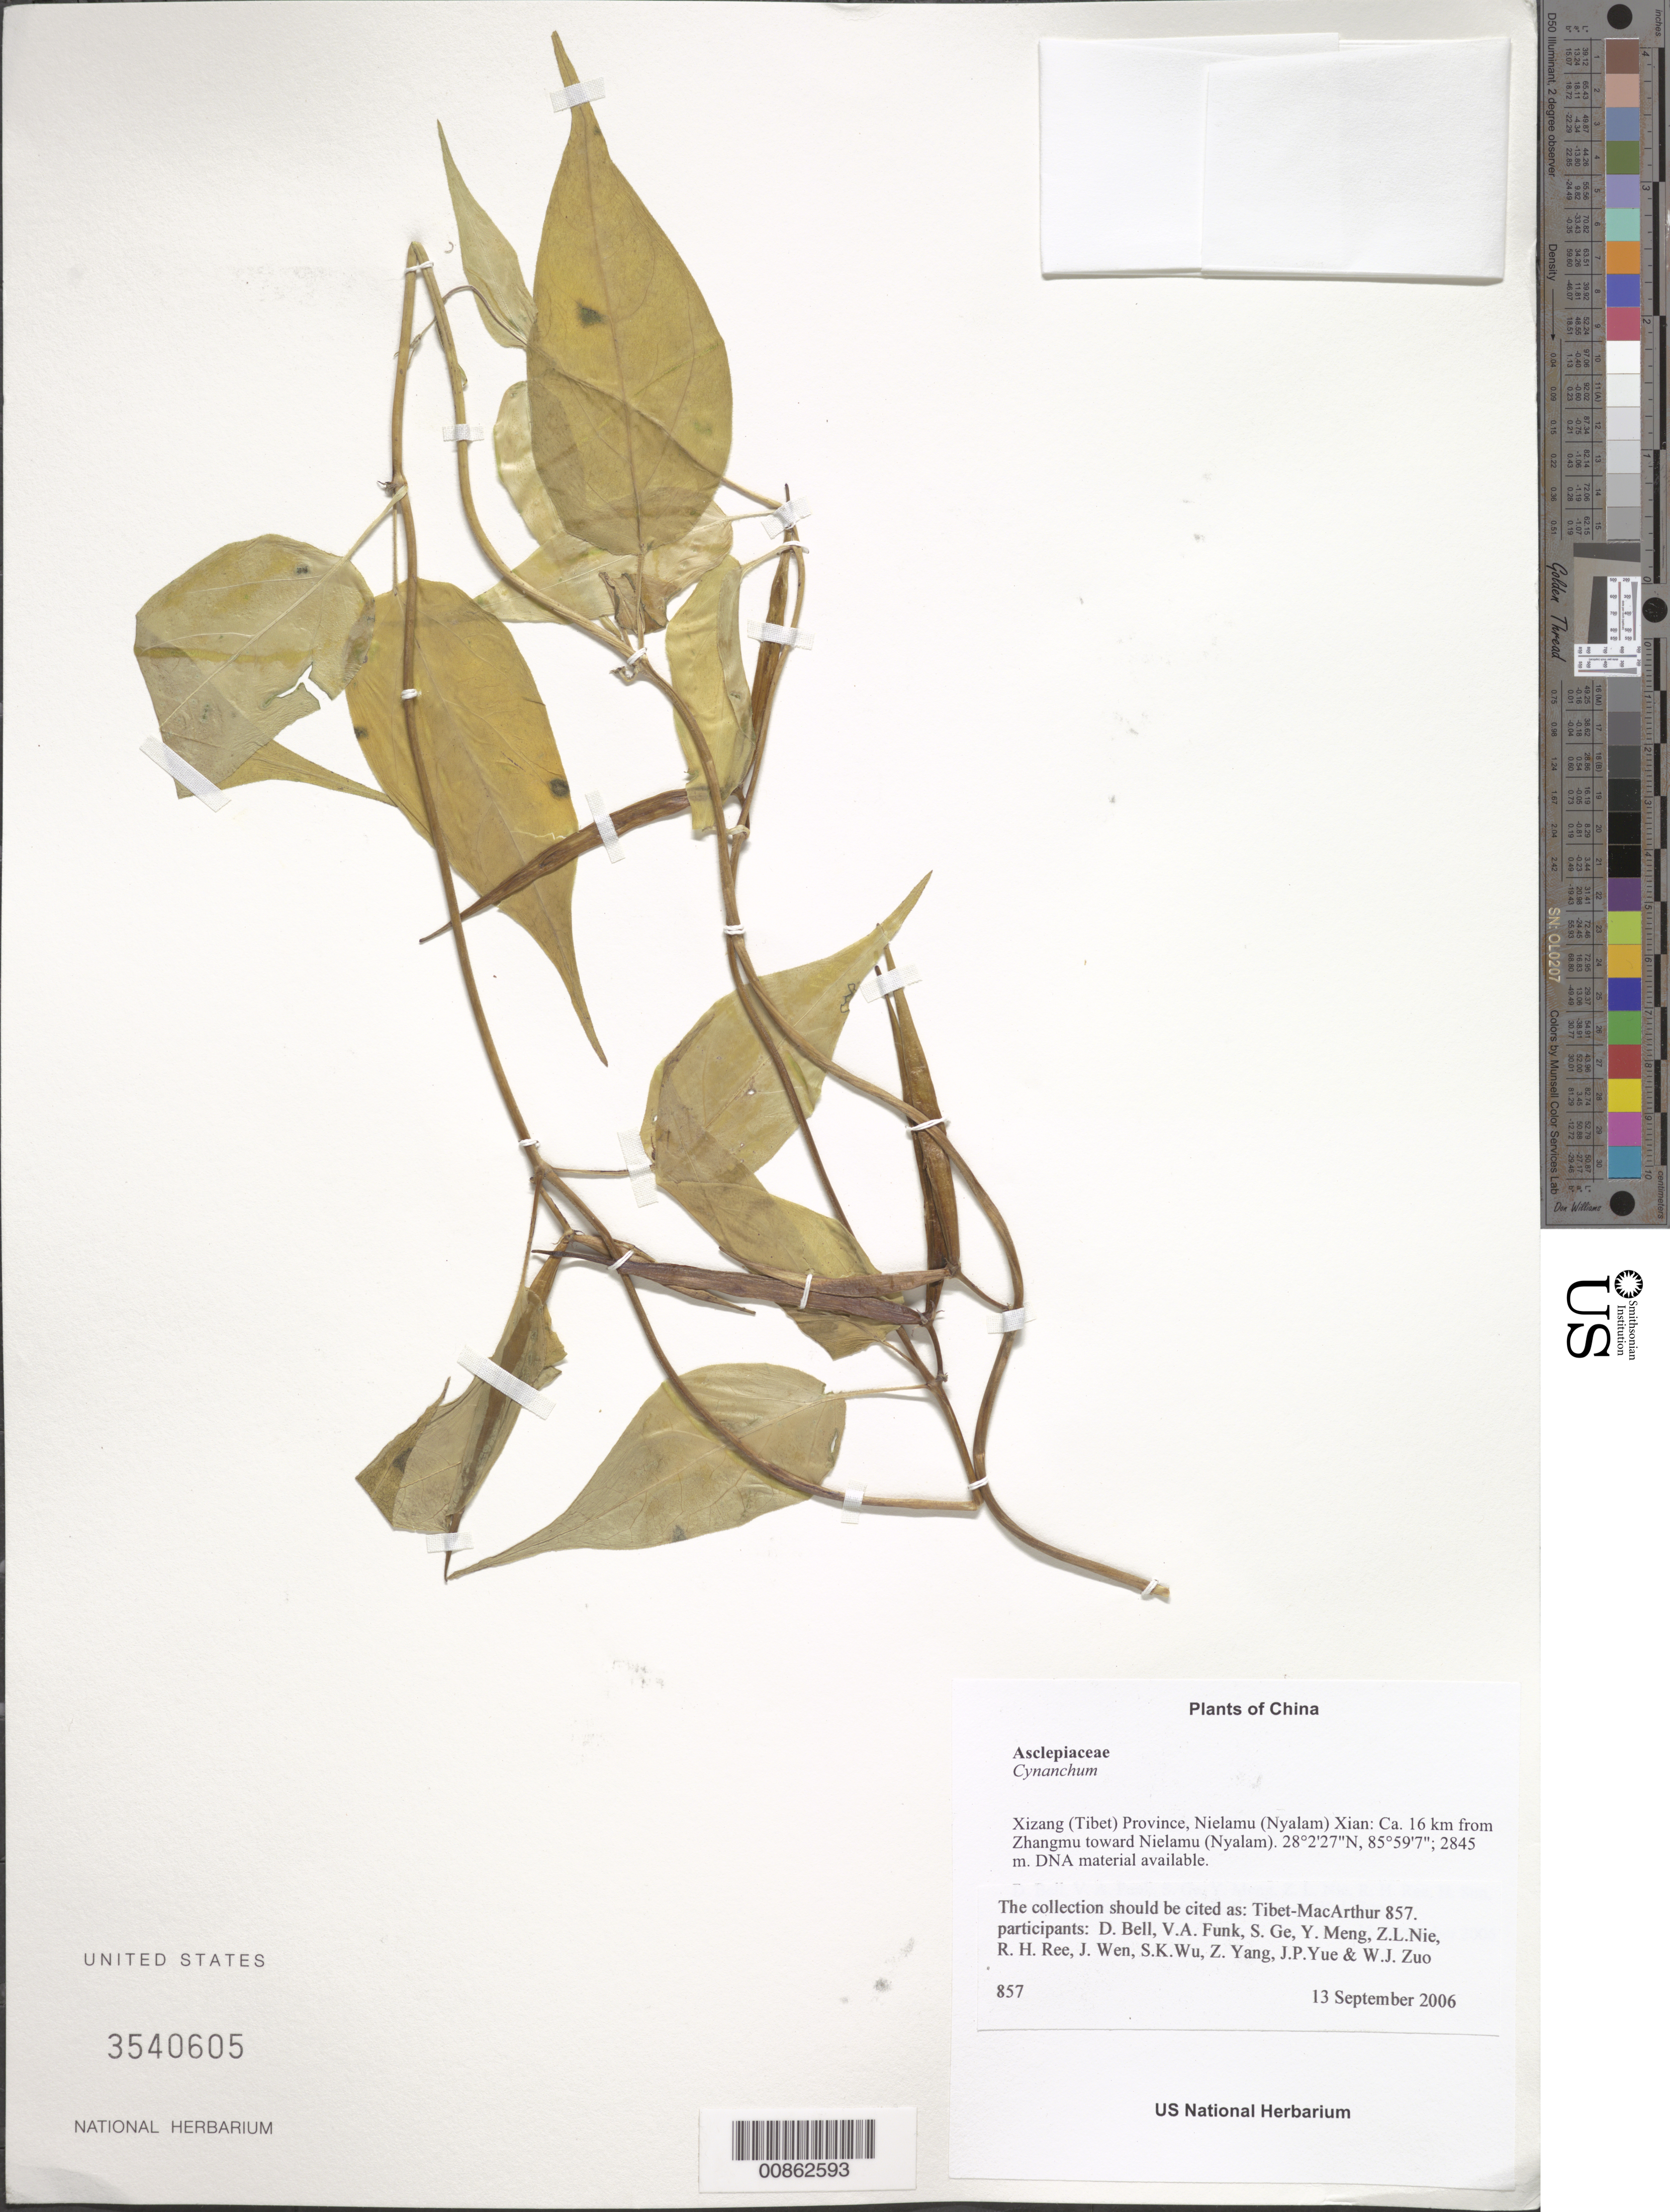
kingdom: Plantae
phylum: Tracheophyta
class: Magnoliopsida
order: Gentianales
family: Apocynaceae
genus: Cynanchum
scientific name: Cynanchum sp.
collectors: Tibet-MacArthur, D. A. Bell, V. Funk, S. Ge, Y. Meng, Z. Nie, R. Ree, H. Sun, J. Wen, Z. Yang, J. Yue, Z. Zhou & W. Zuo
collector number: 857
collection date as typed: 13 Sep 2006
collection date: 2006-09-13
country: China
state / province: Xizang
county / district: Nielamu (Nyalam) Xian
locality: Ca. 16 km from Zhangmu toward Nielamu (Nyalam).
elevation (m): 2845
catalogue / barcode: US 3540605